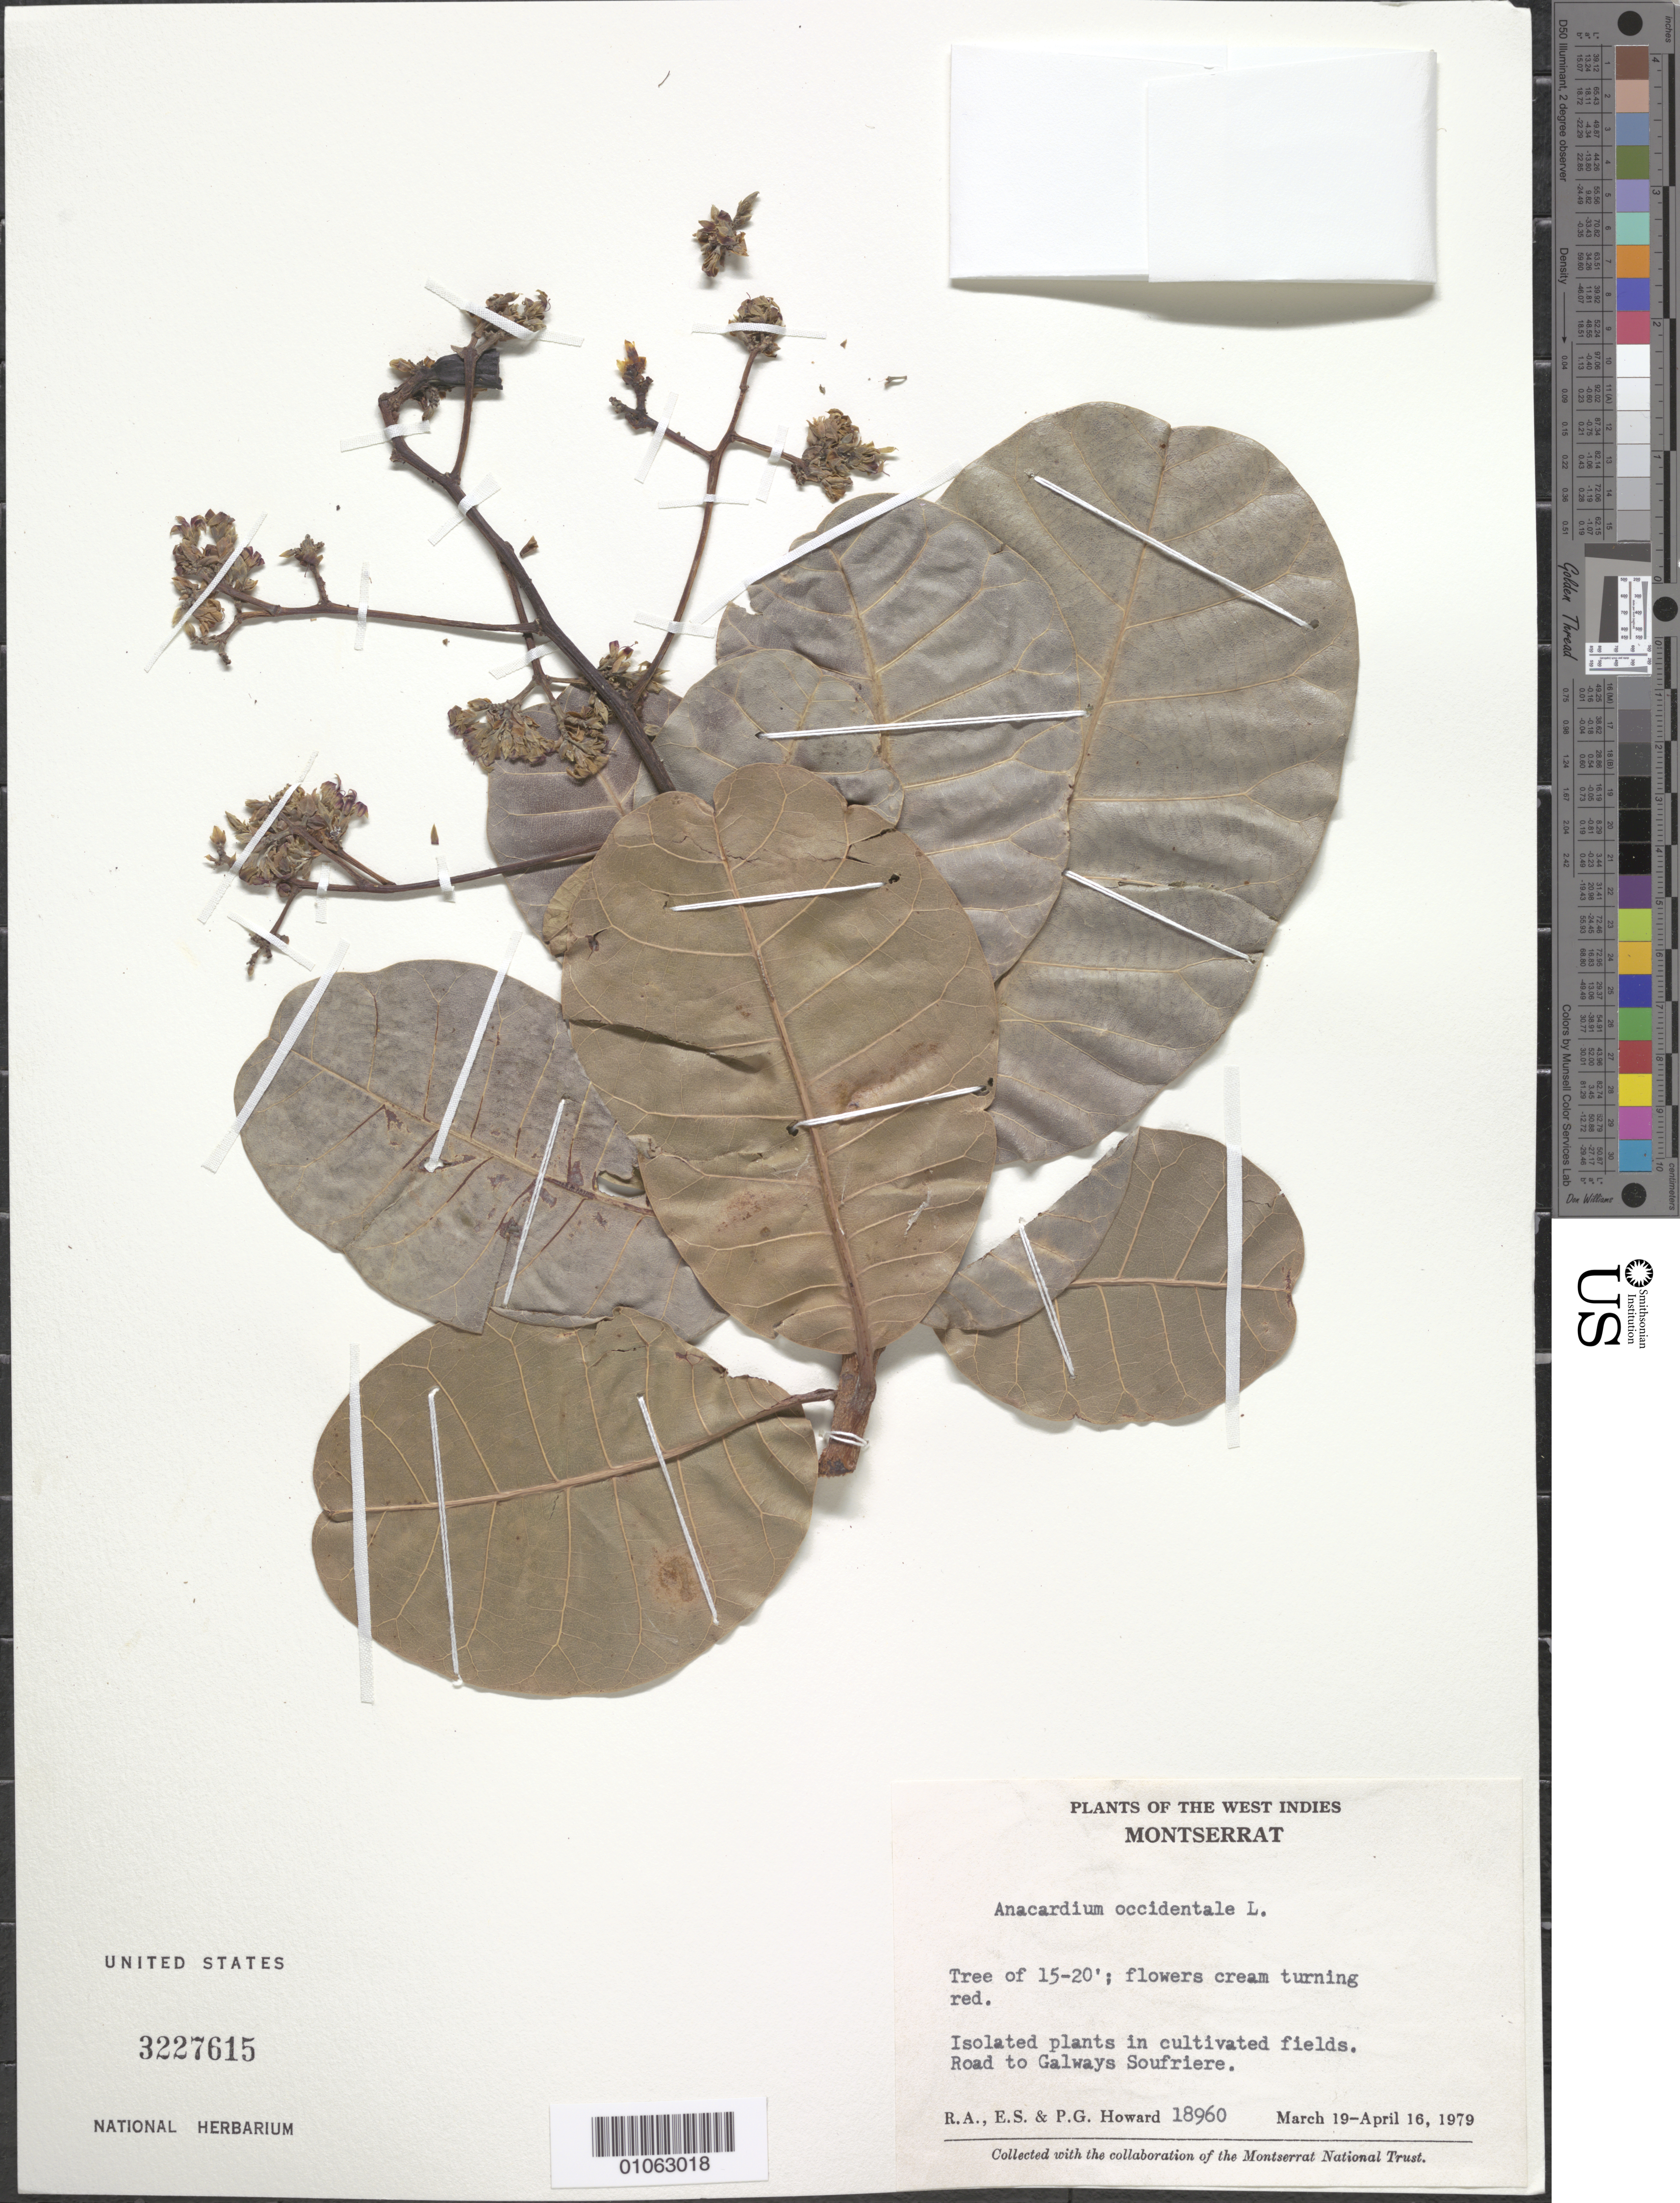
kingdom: Plantae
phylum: Tracheophyta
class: Magnoliopsida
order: Sapindales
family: Anacardiaceae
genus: Anacardium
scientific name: Anacardium occidentale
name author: L.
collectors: R. A. Howard & E. S. Howard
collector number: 18960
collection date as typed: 19 Mar 1979 to 16 Apr 1979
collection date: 1979-03-19/1979-04-16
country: Montserrat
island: Montserrat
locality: Isolated plants in cultivated fields. Road to Galways Soufriere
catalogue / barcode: US 3227615